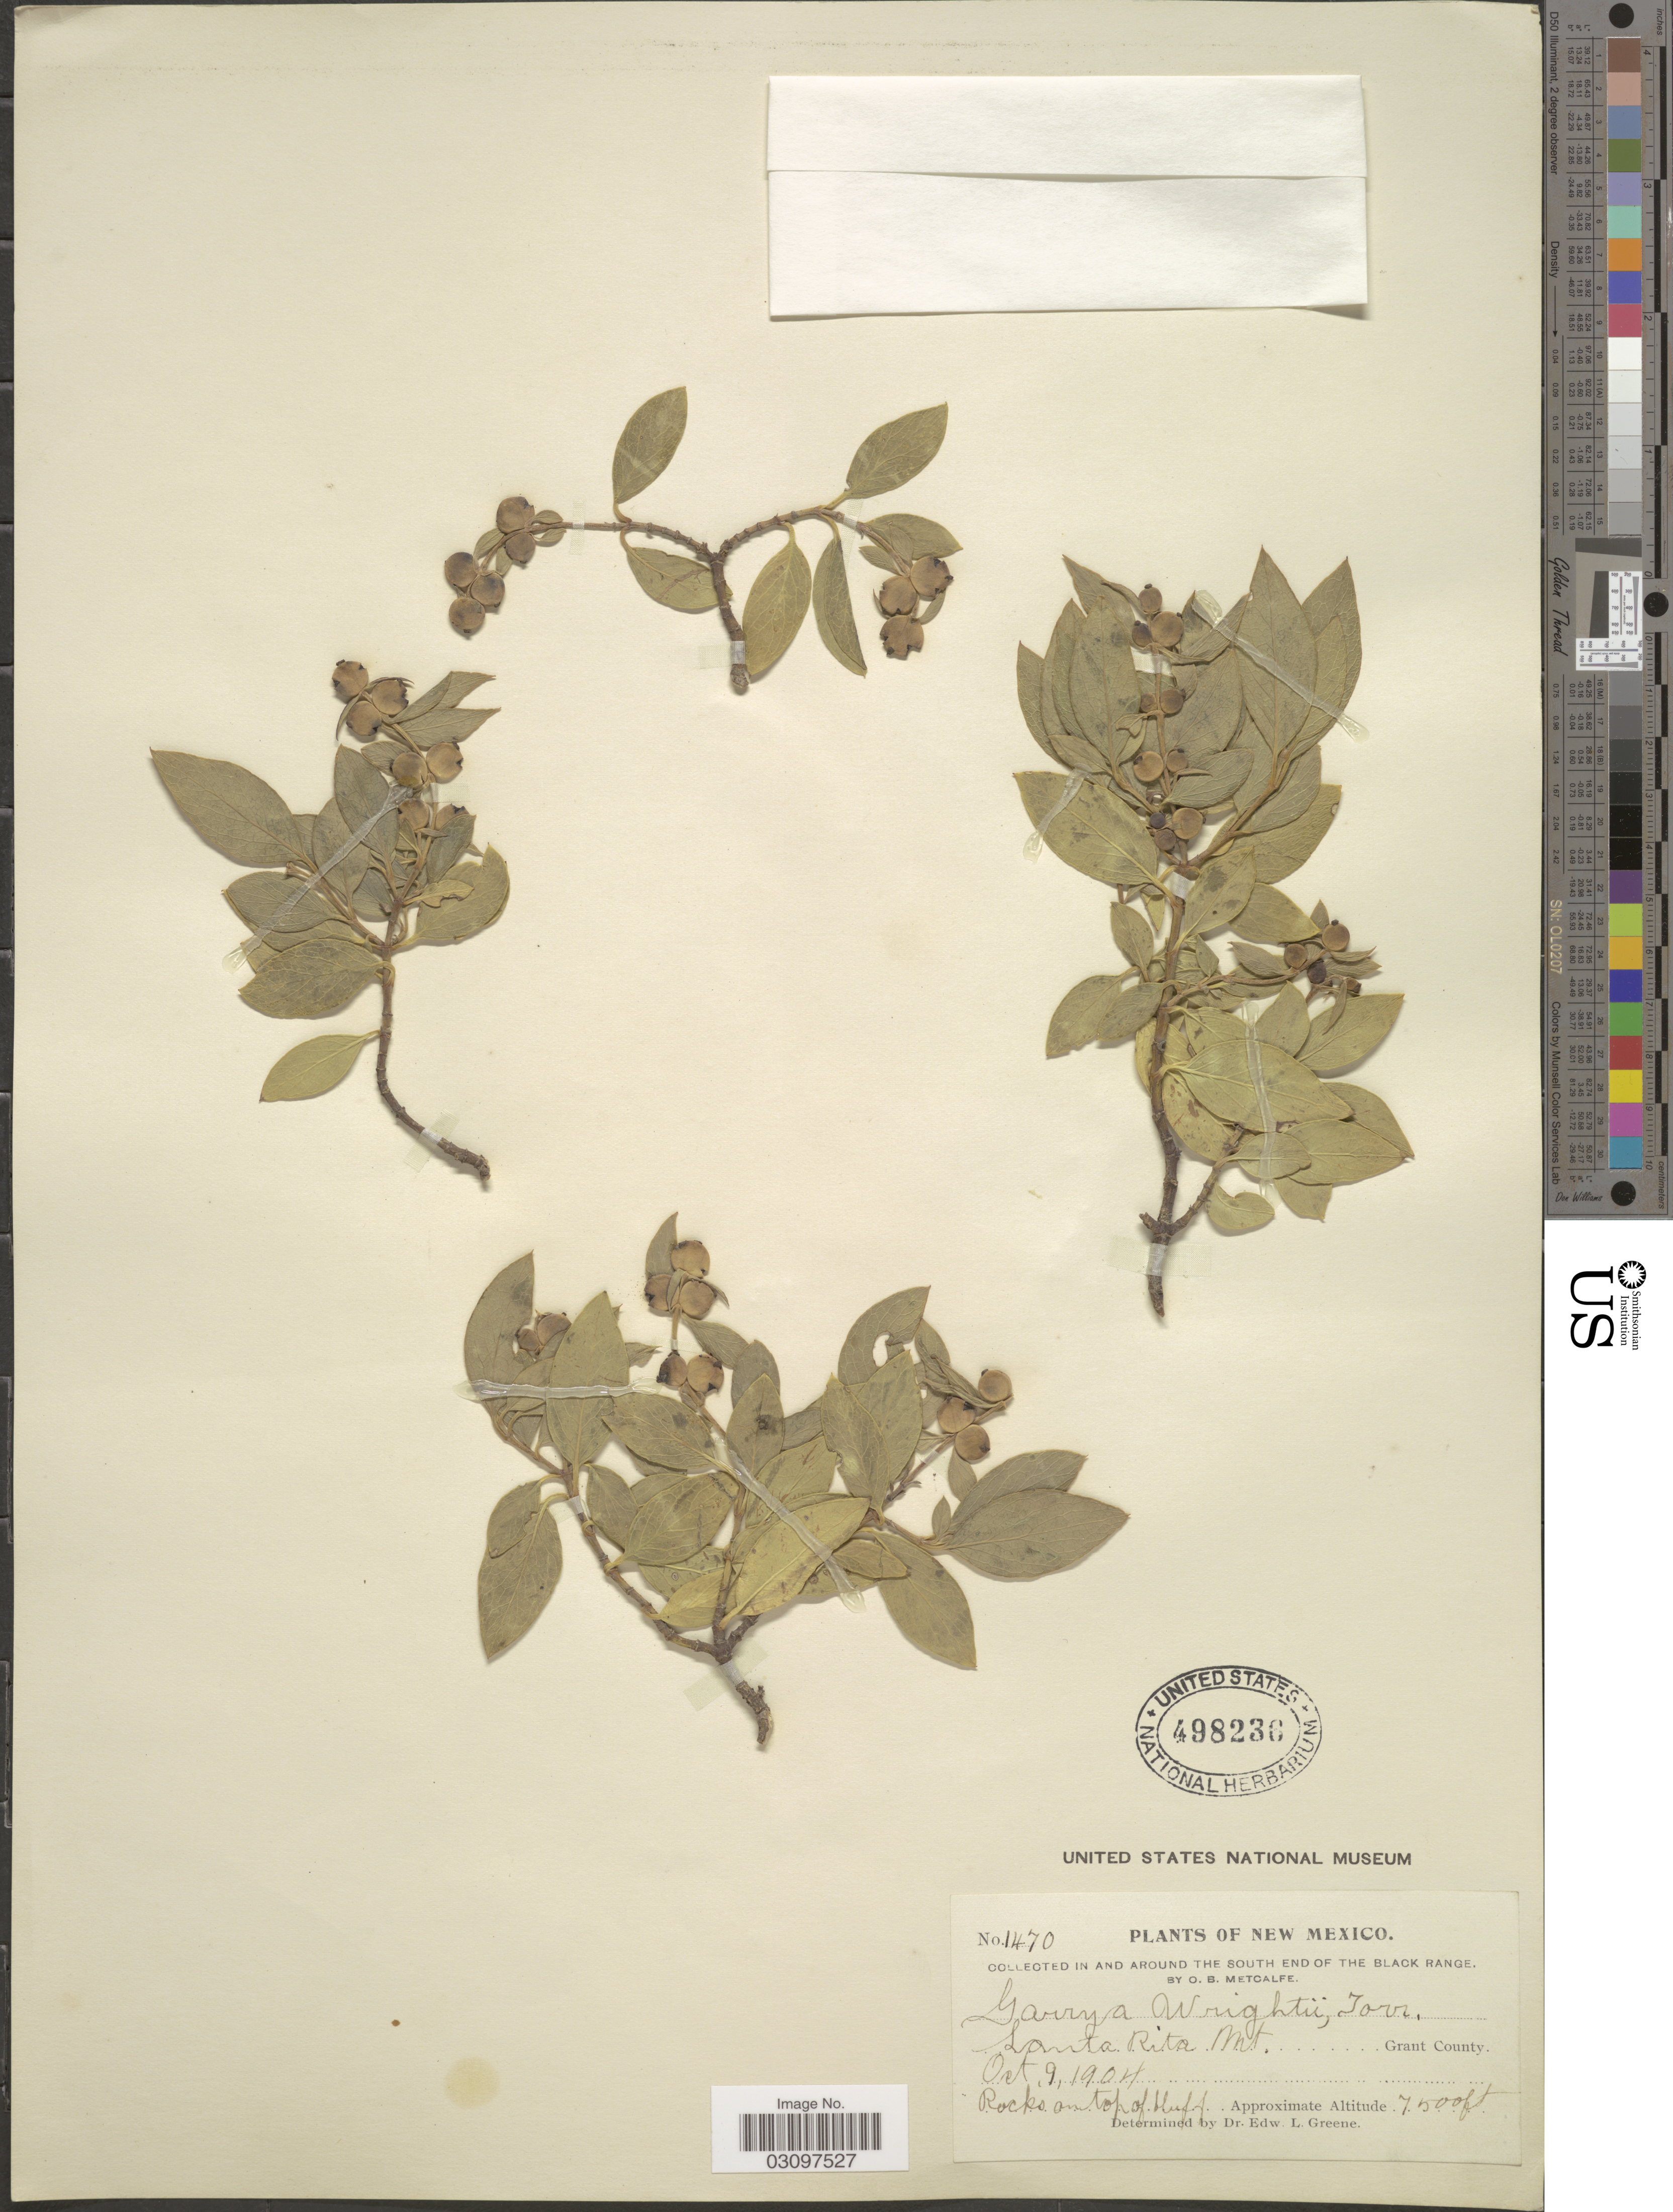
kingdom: Plantae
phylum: Tracheophyta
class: Magnoliopsida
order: Garryales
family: Garryaceae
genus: Garrya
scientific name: Garrya wrightii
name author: Torr.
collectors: O. B. Metcalfe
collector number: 1470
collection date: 1904-10-09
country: United States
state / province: New Mexico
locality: In and Around the South end of the Black Range. Santa Rita Mt. Grant County.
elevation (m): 2286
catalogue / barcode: US 498236